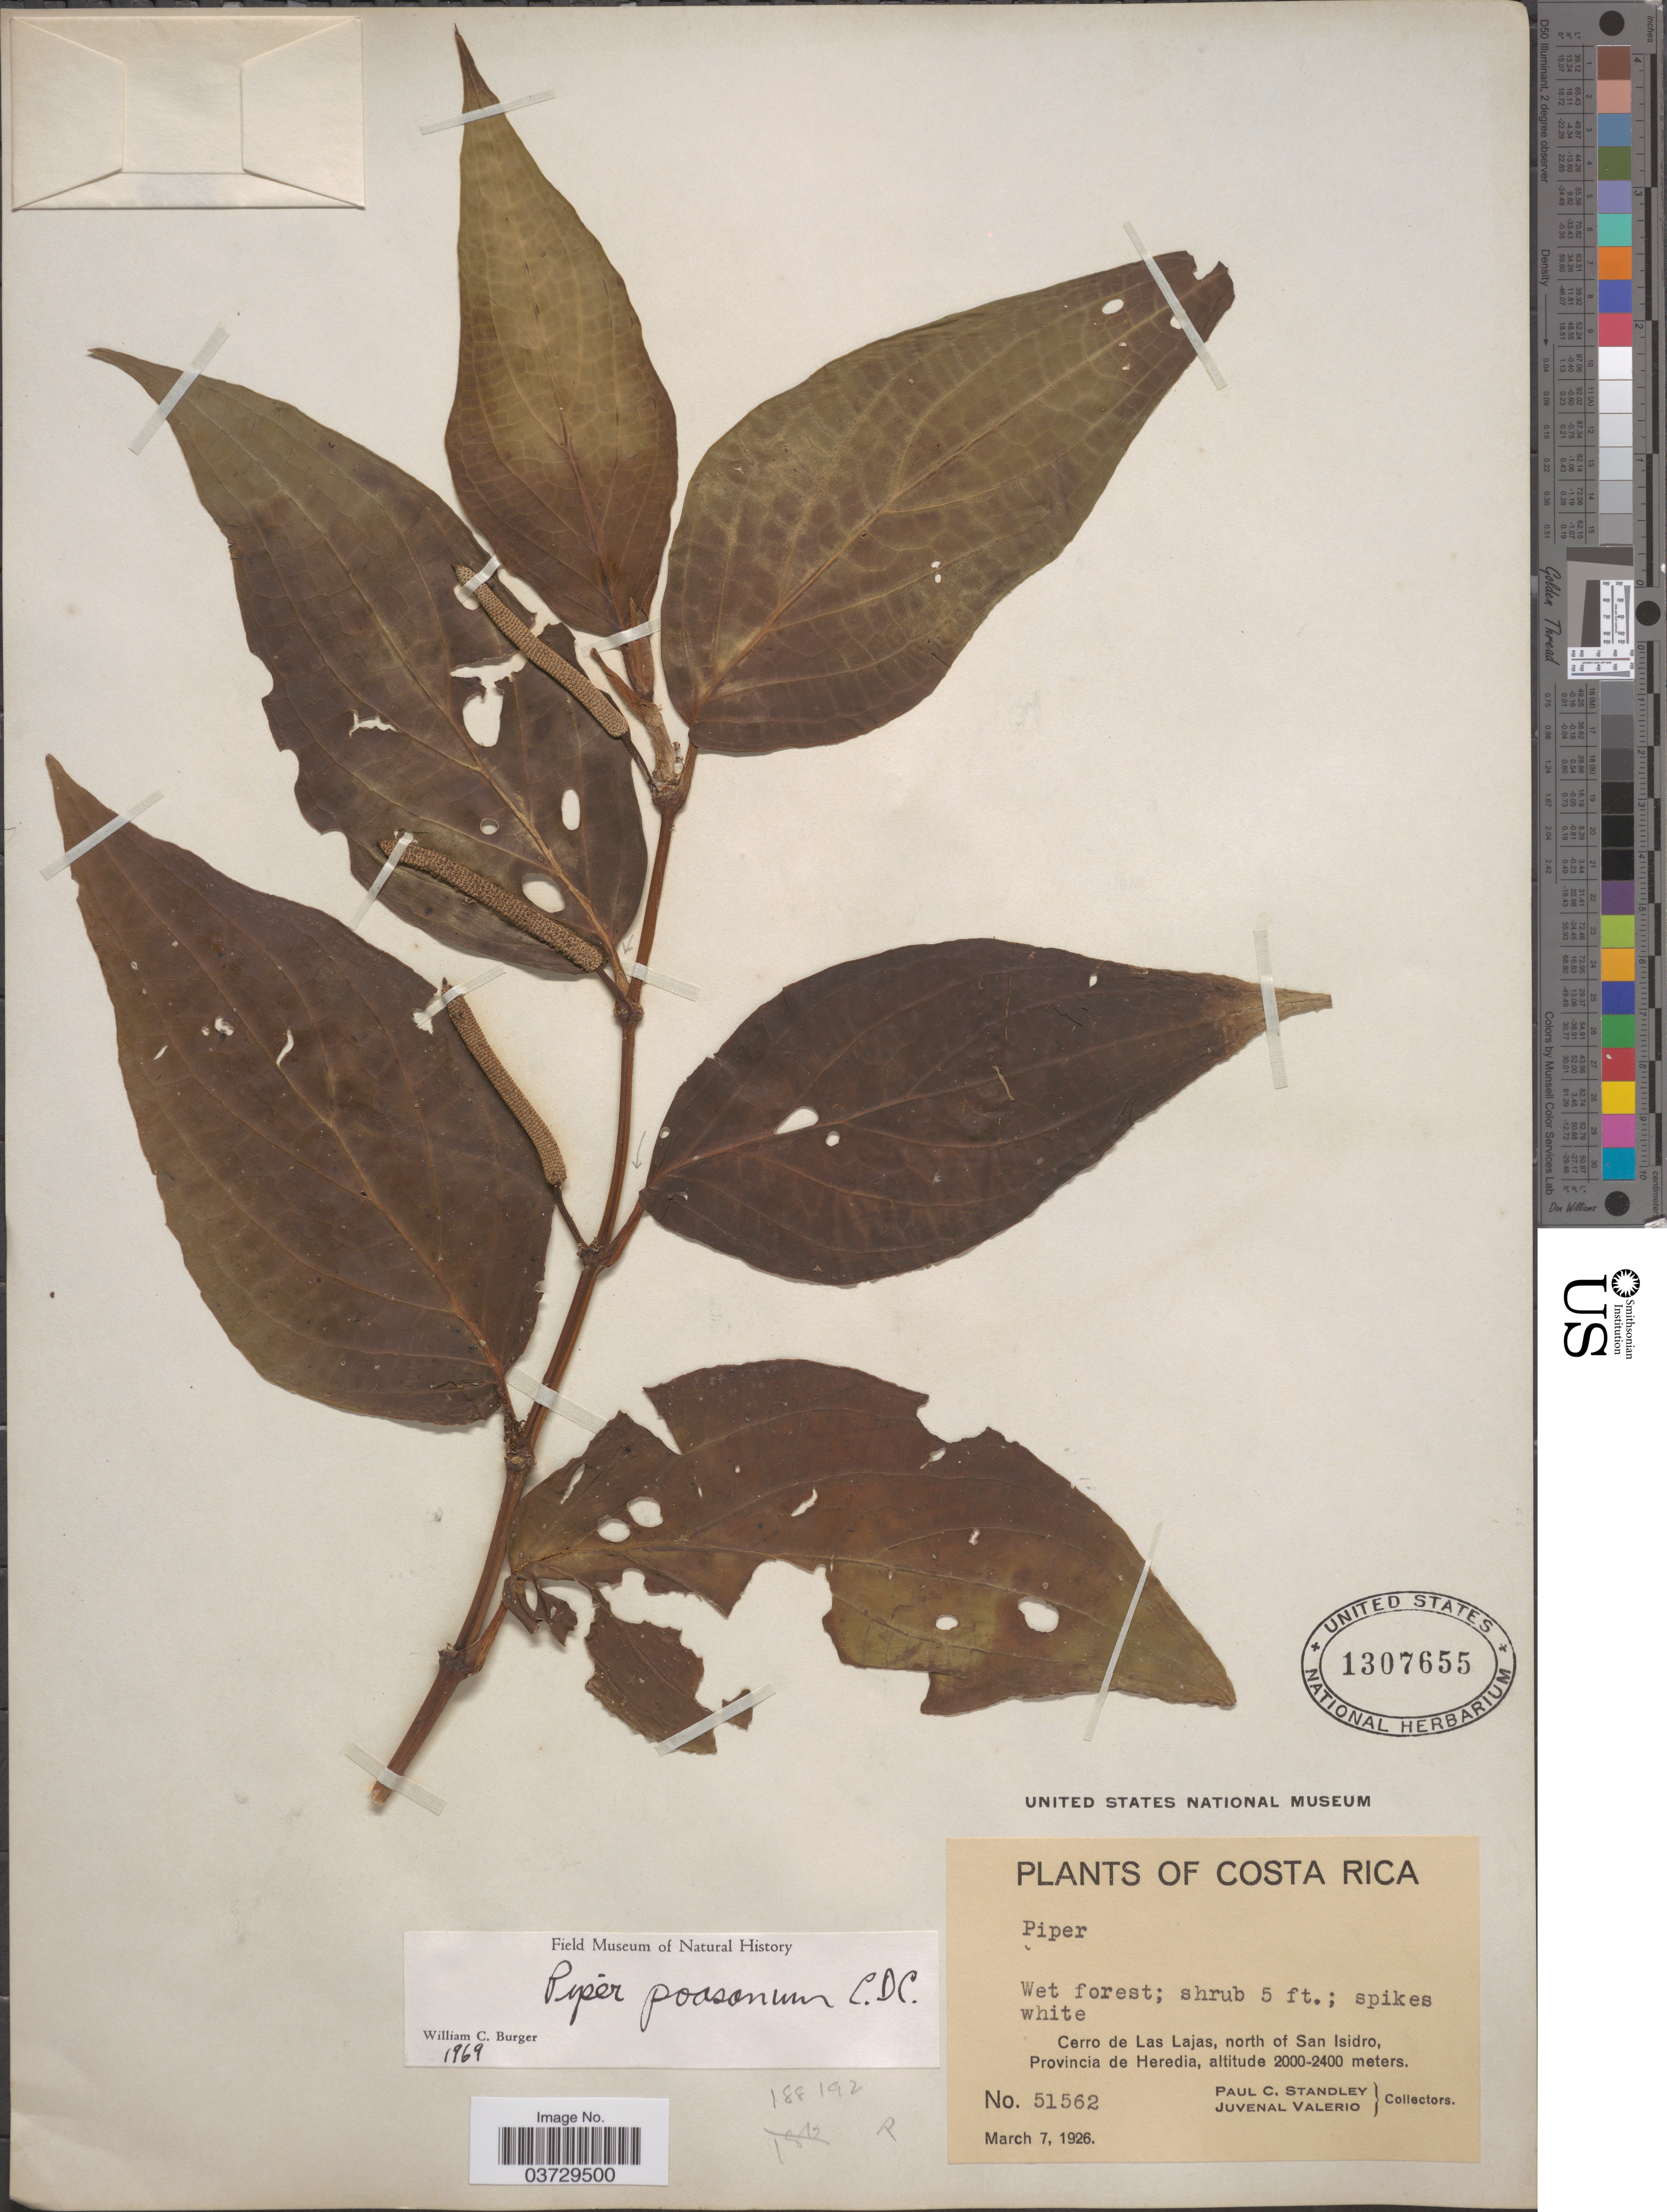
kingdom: Plantae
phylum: Tracheophyta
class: Magnoliopsida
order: Piperales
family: Piperaceae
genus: Piper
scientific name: Piper poasanum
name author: C. DC.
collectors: P. C. Standley & J. Valerio R.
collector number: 51562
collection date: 1926-03-07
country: Costa Rica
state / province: Heredia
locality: Cerro de Las Lajas, north of San Isidro.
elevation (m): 2000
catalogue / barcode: US 1307655